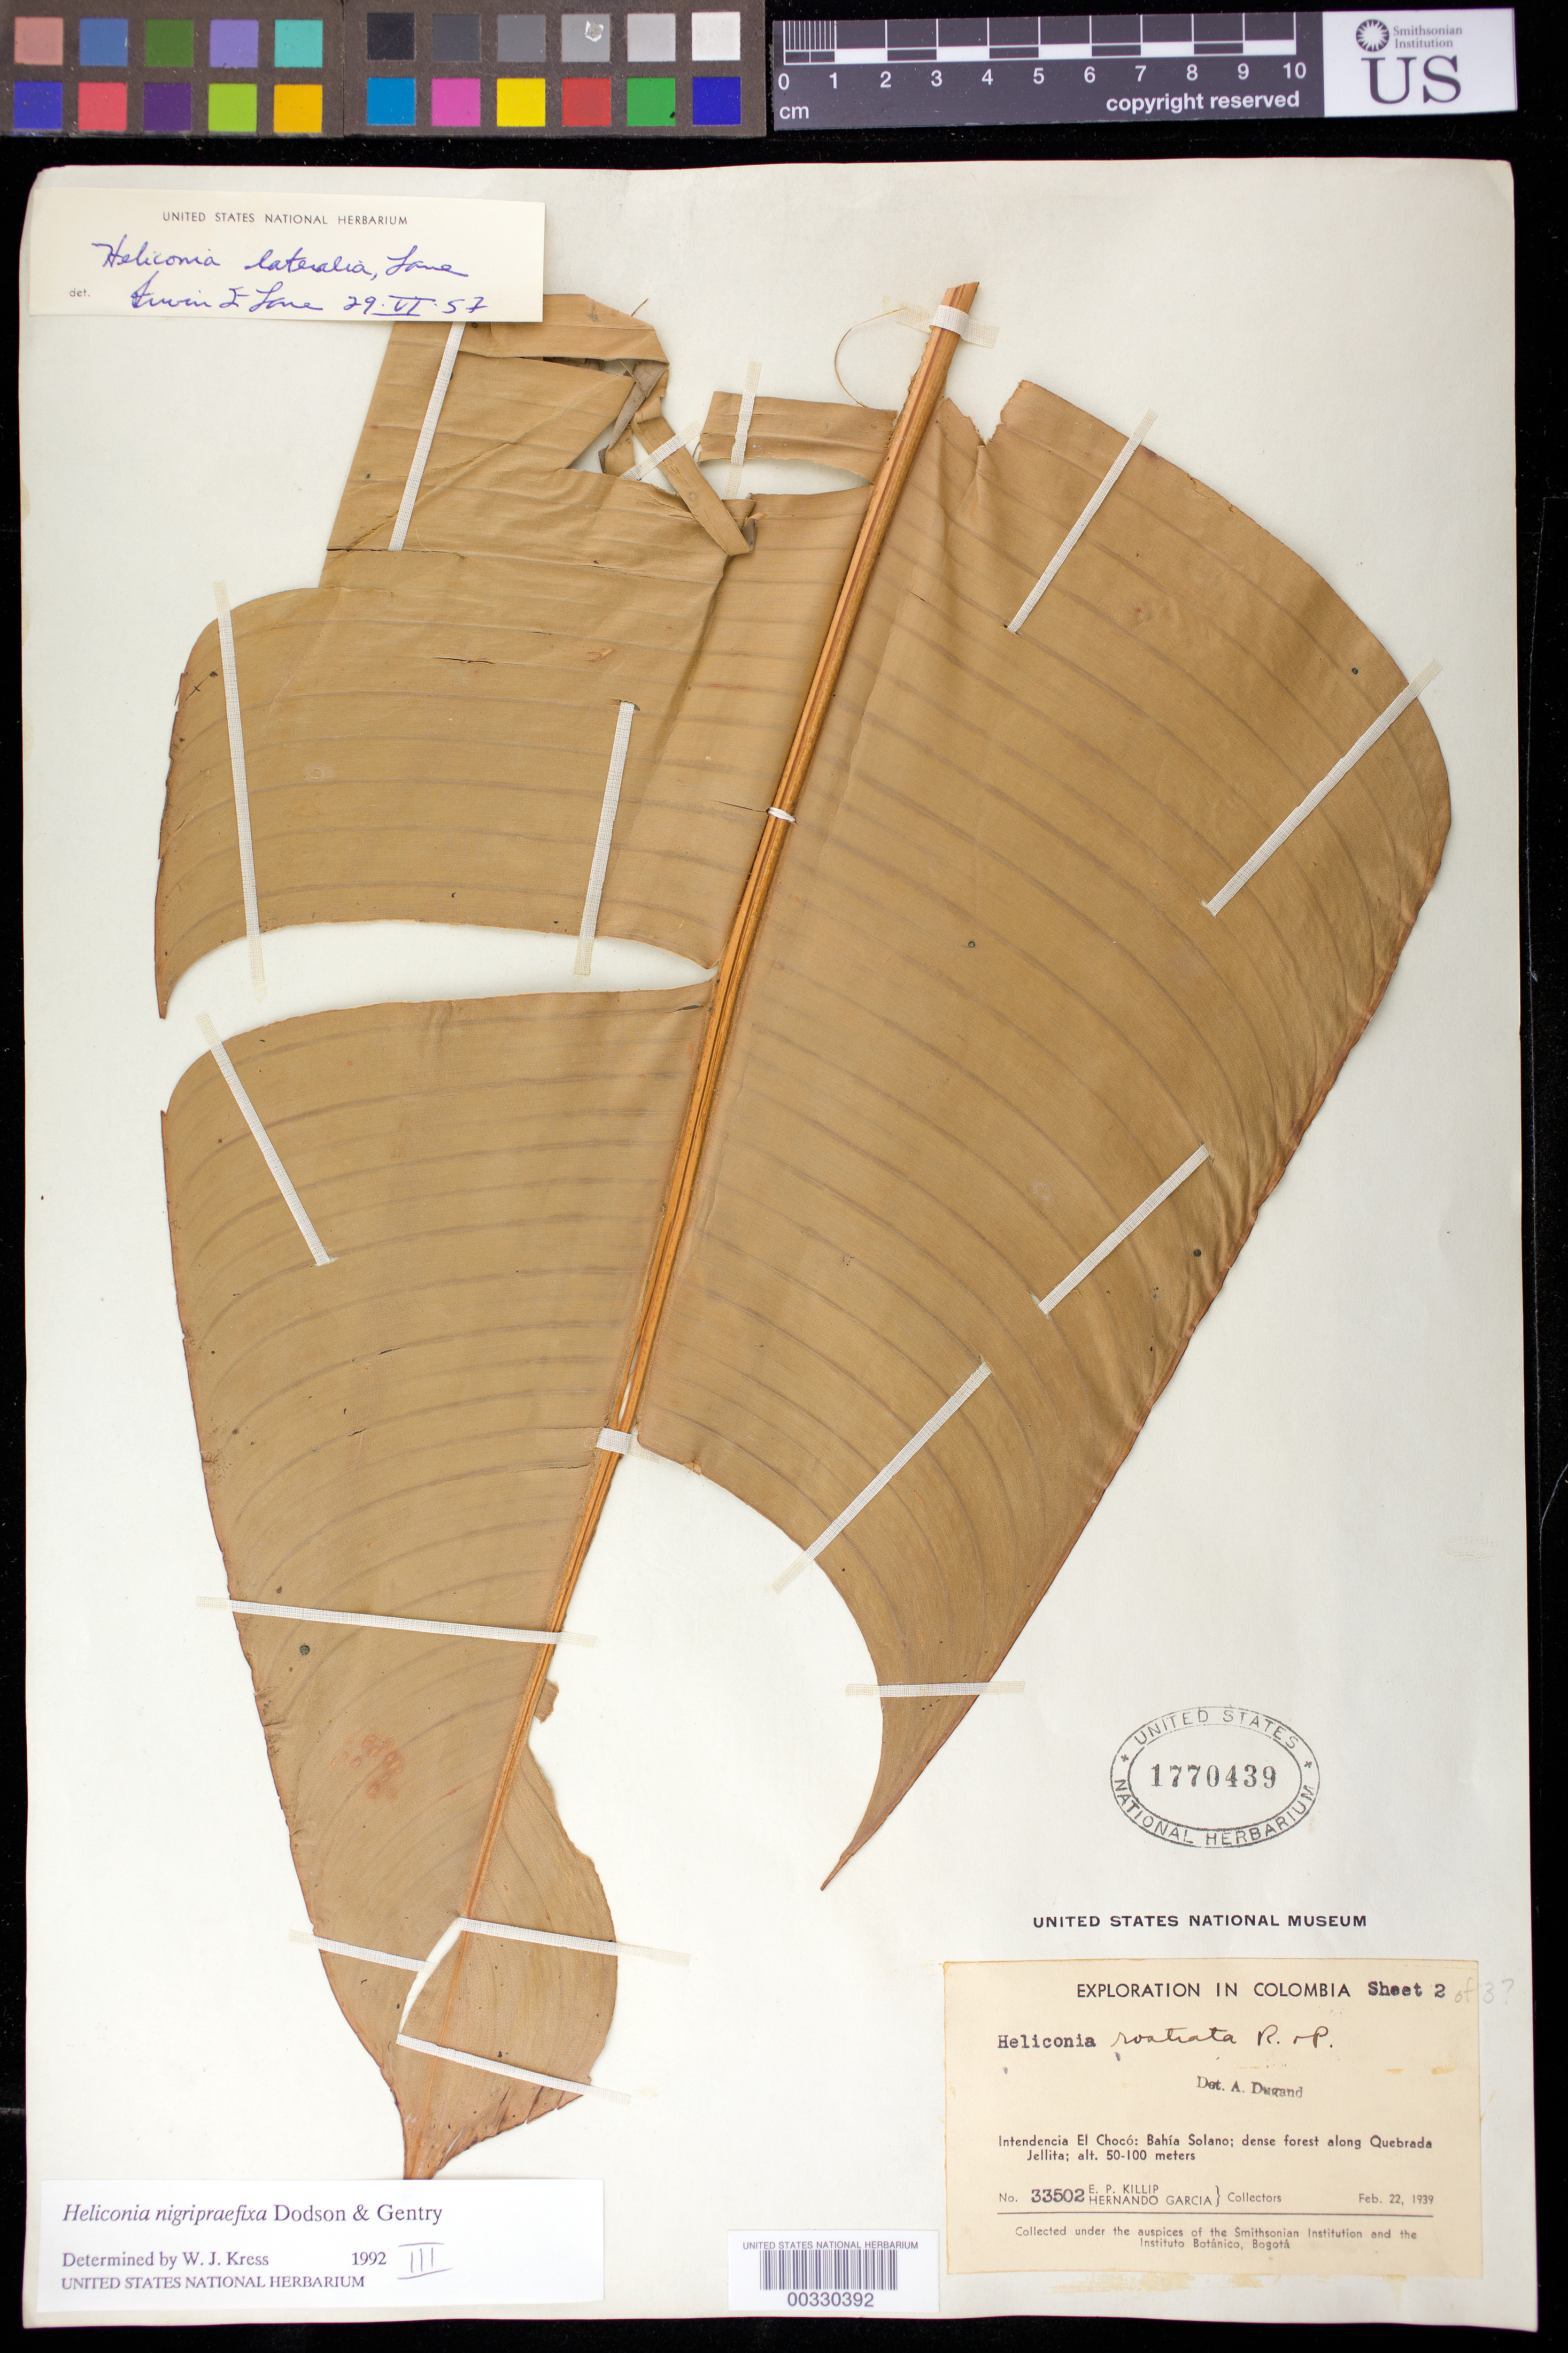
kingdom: Plantae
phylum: Tracheophyta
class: Liliopsida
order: Zingiberales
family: Heliconiaceae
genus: Heliconia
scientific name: Heliconia nigripraefixa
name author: Dodson & Gentry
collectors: E. P. Killip & H. Garcia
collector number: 33502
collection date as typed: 22 Feb 1939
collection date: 1939-02-22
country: Colombia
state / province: Chocó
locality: Bahia Solano, dense forest along Quebrada JelLita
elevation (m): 50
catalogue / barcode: US 1770439